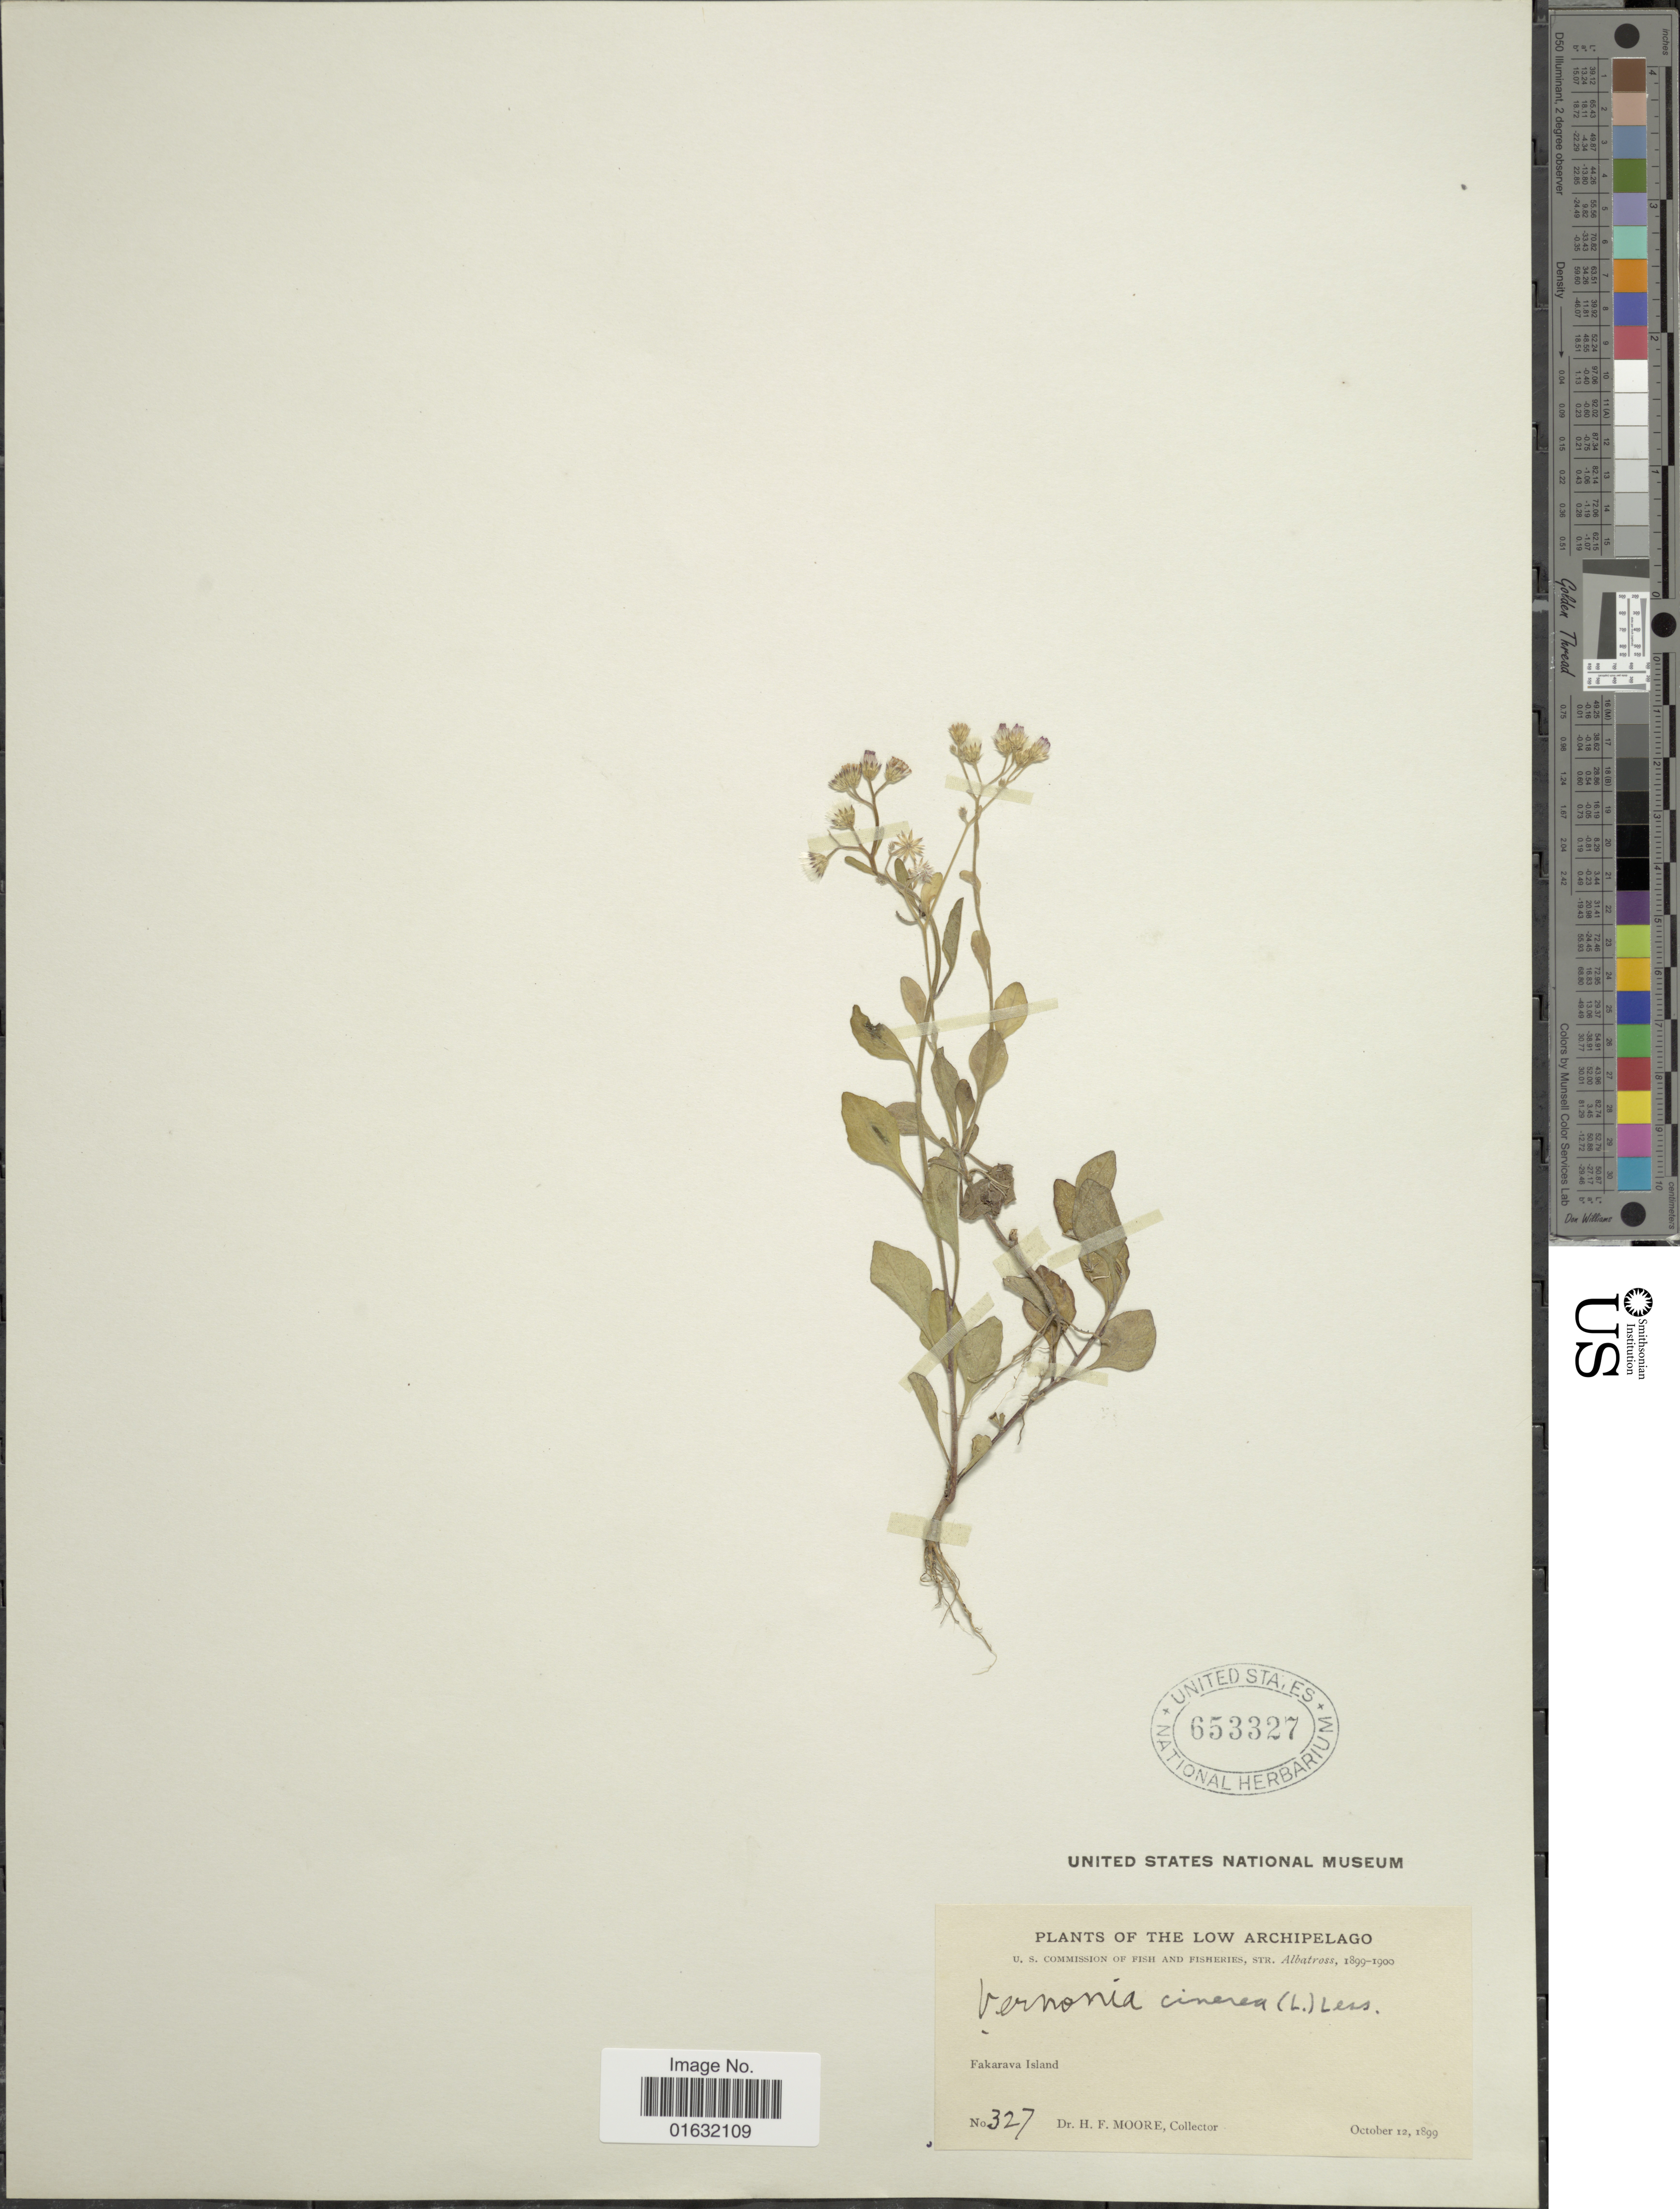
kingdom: Plantae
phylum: Tracheophyta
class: Magnoliopsida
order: Asterales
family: Asteraceae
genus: Cyanthillium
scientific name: Cyanthillium cinereum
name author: (L.) H. Rob.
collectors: H. F. Moore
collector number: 327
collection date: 1899-10-12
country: French Polynesia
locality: The Low Archipelago, Fakarava Island.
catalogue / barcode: US 653327